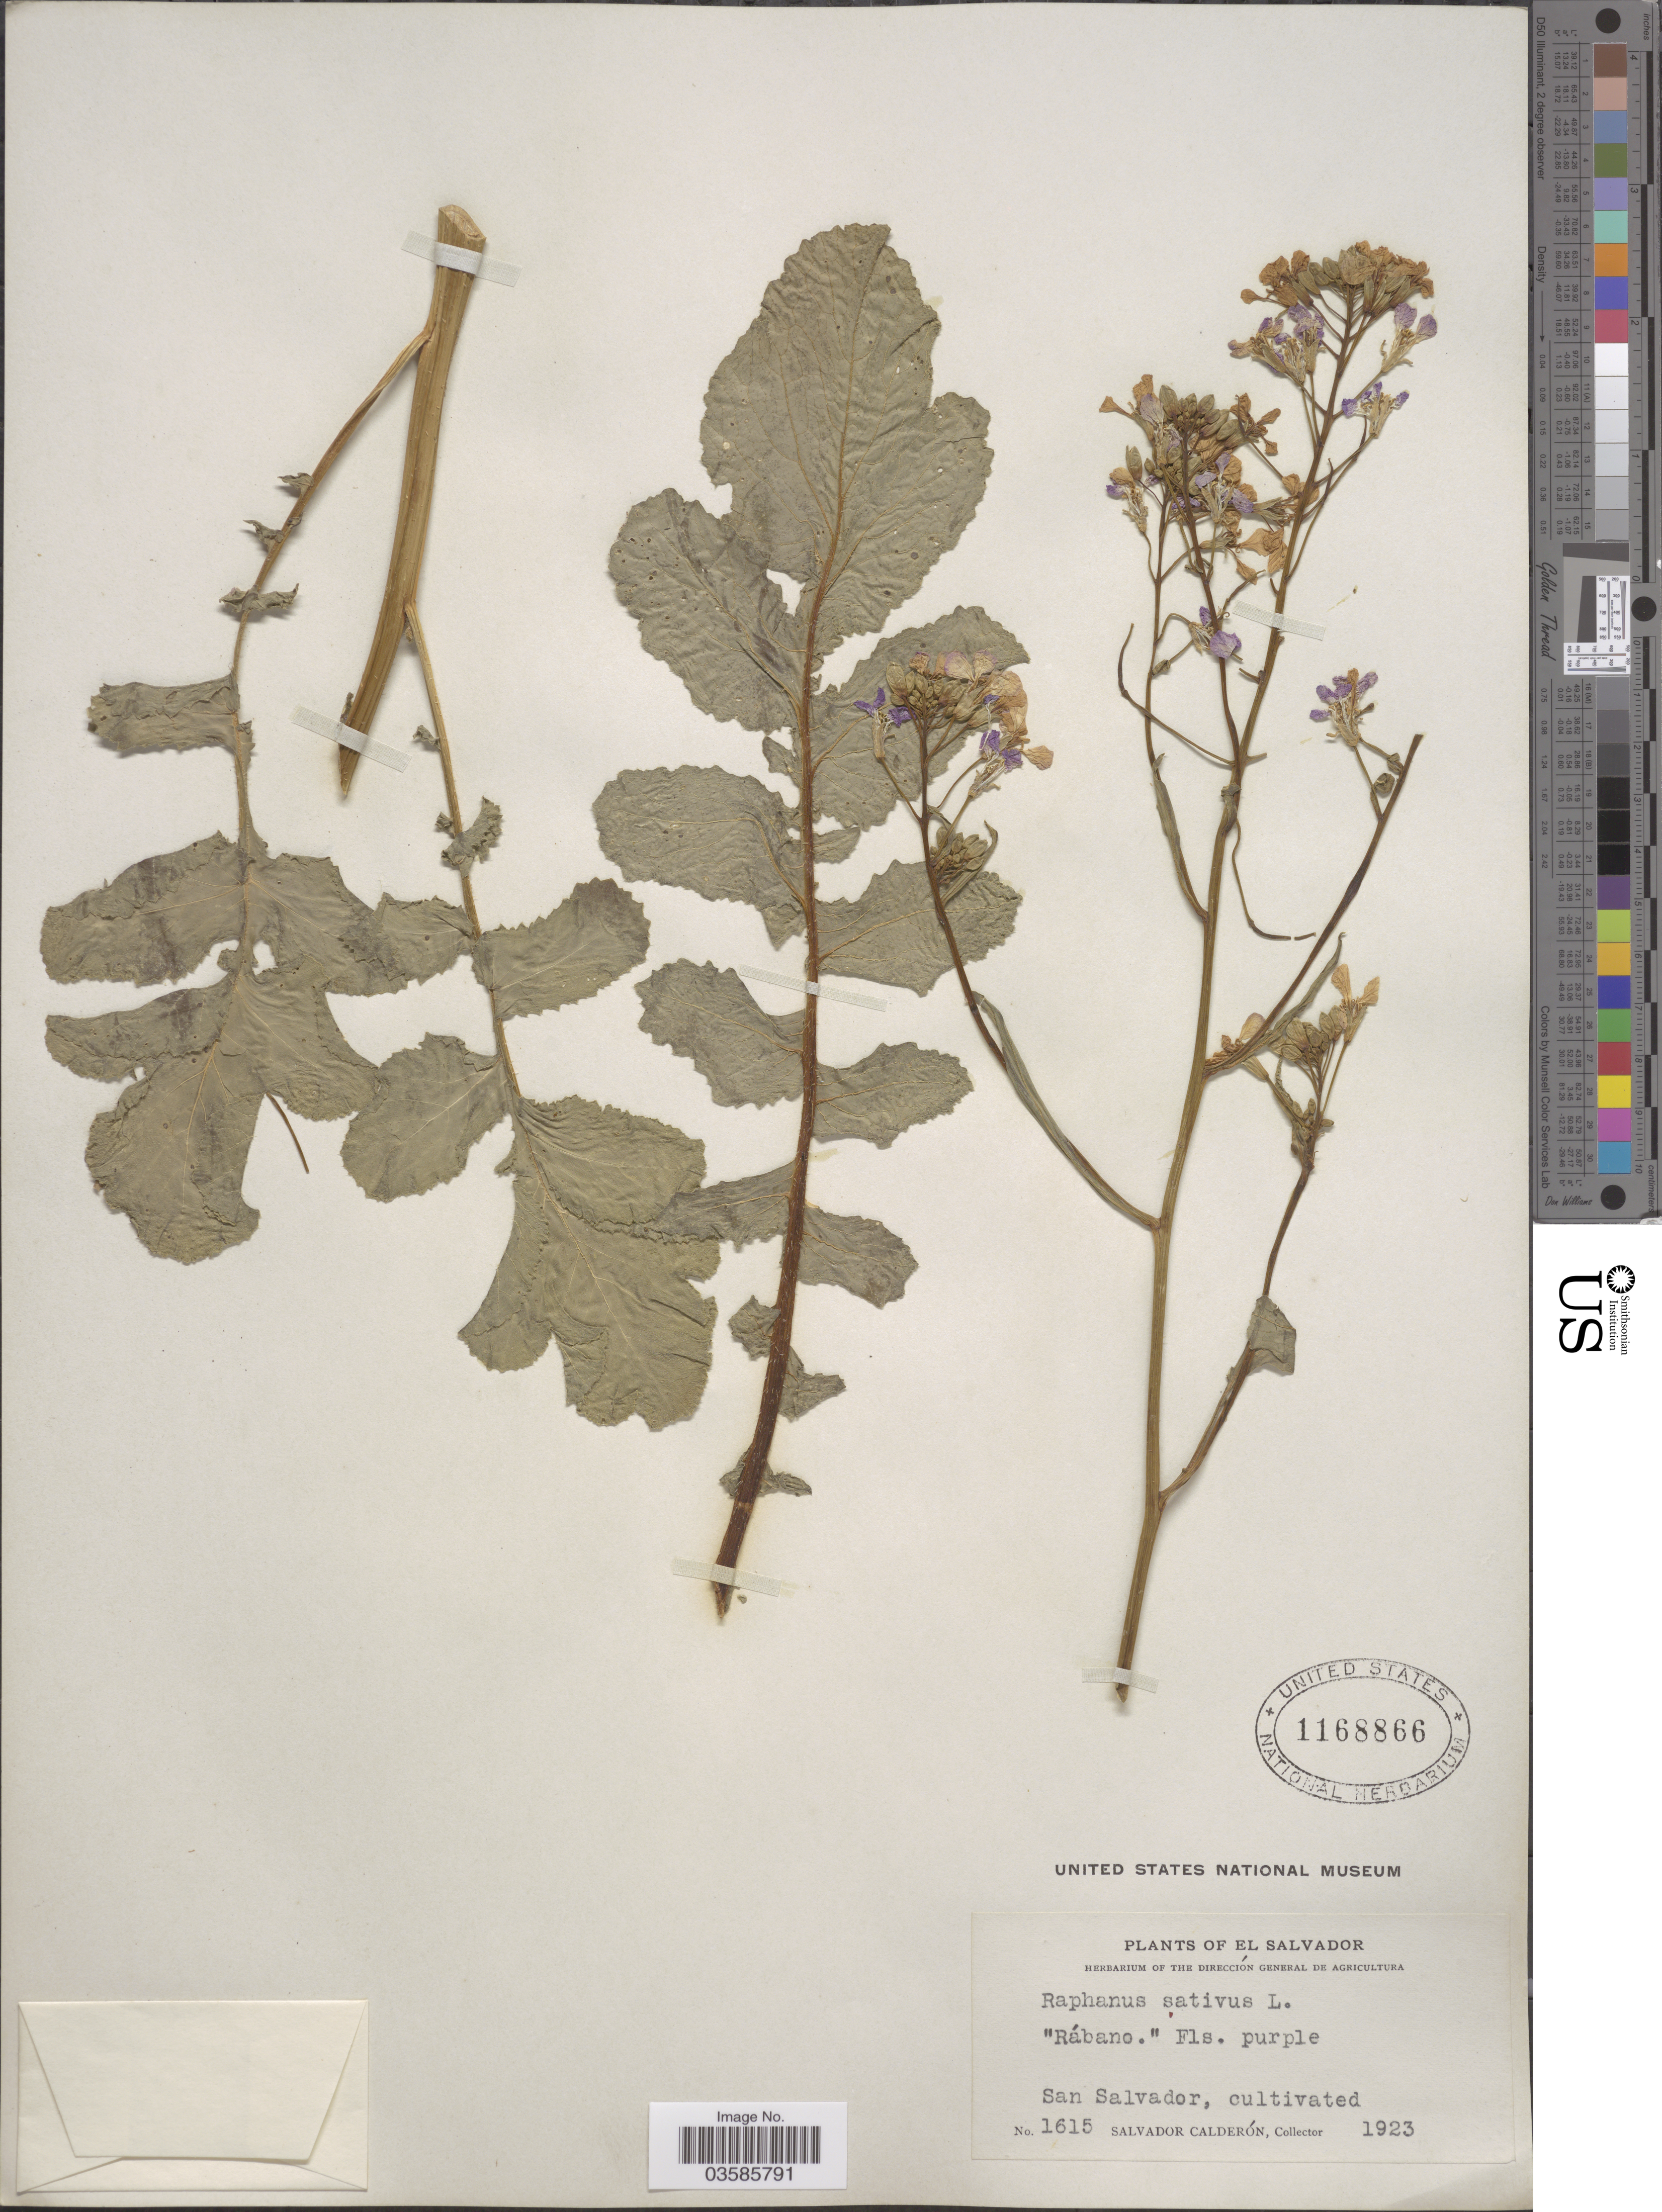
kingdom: Plantae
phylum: Tracheophyta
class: Magnoliopsida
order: Brassicales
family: Brassicaceae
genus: Raphanus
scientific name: Raphanus sativus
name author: L.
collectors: S. Calderón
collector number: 1615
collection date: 1923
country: El Salvador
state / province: San Salvador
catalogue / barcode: US 1168866